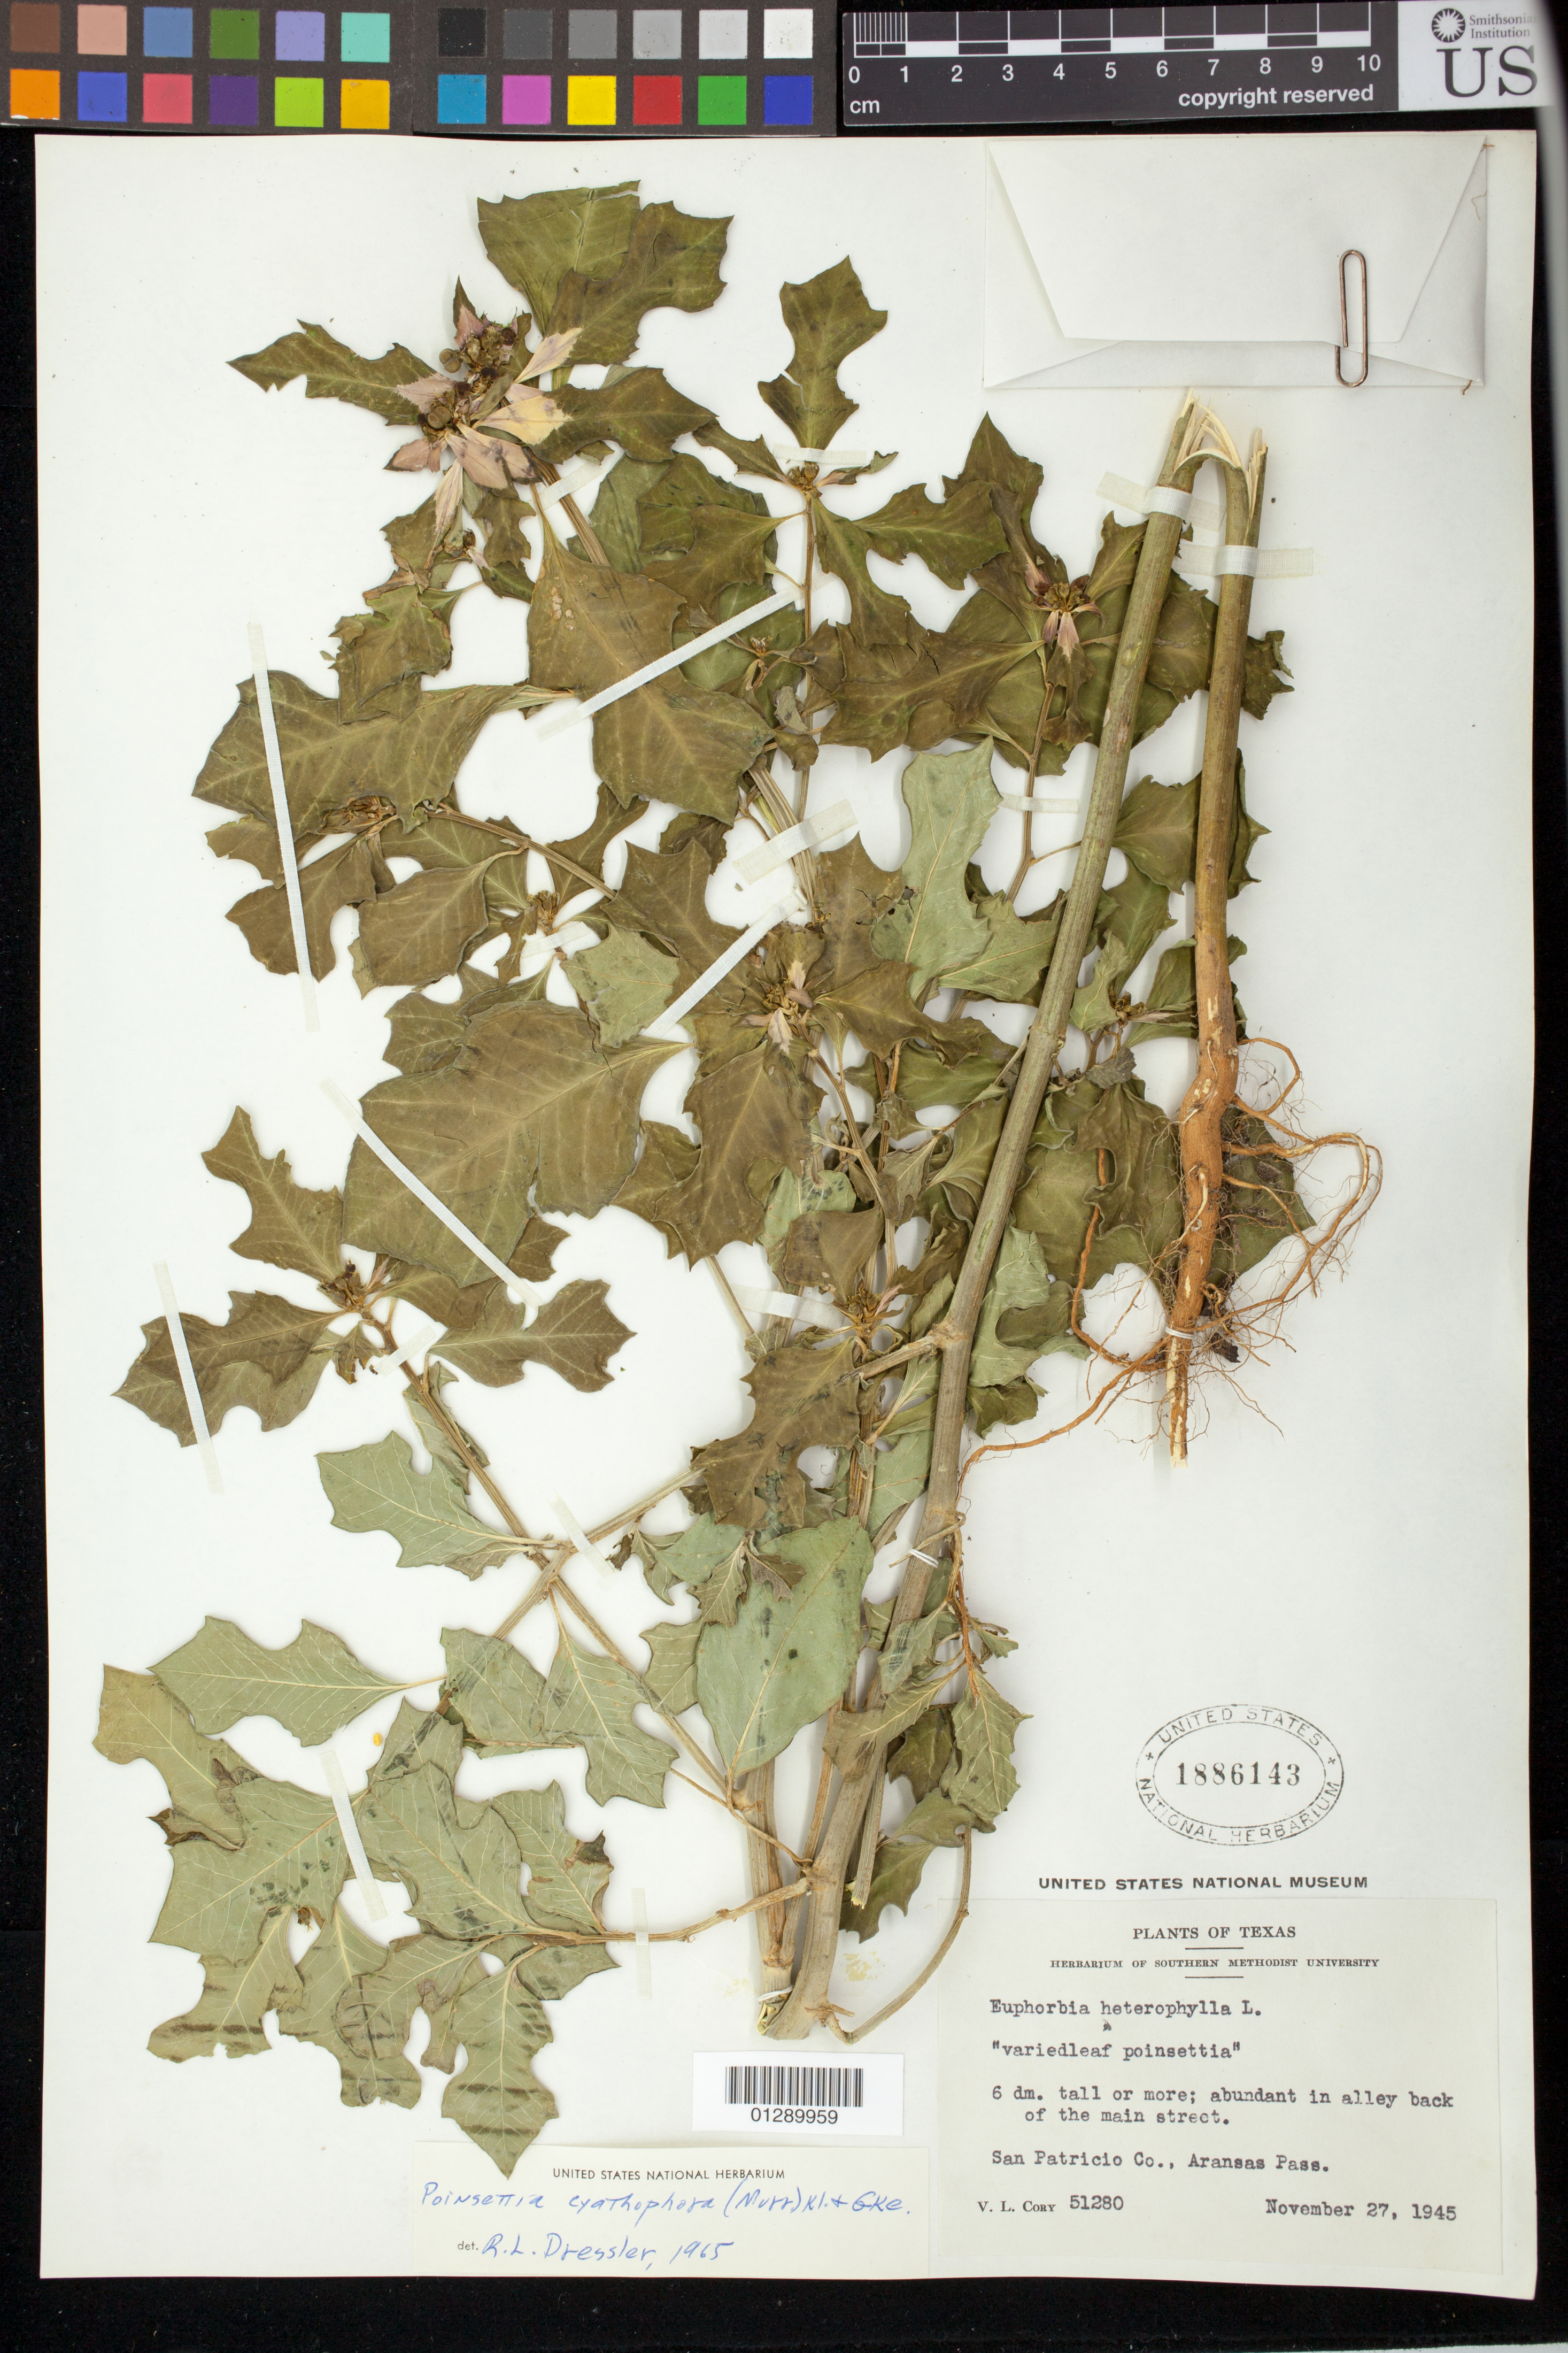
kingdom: Plantae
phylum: Tracheophyta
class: Magnoliopsida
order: Malpighiales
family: Euphorbiaceae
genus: Euphorbia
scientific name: Euphorbia heterophylla var. cyathophora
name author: (Murr.) Griseb.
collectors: V. Cory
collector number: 51280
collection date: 1945-11-27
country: United States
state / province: Texas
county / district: San Patricio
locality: Aransas Pass, in alley back of the main street.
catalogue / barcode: US 1886143